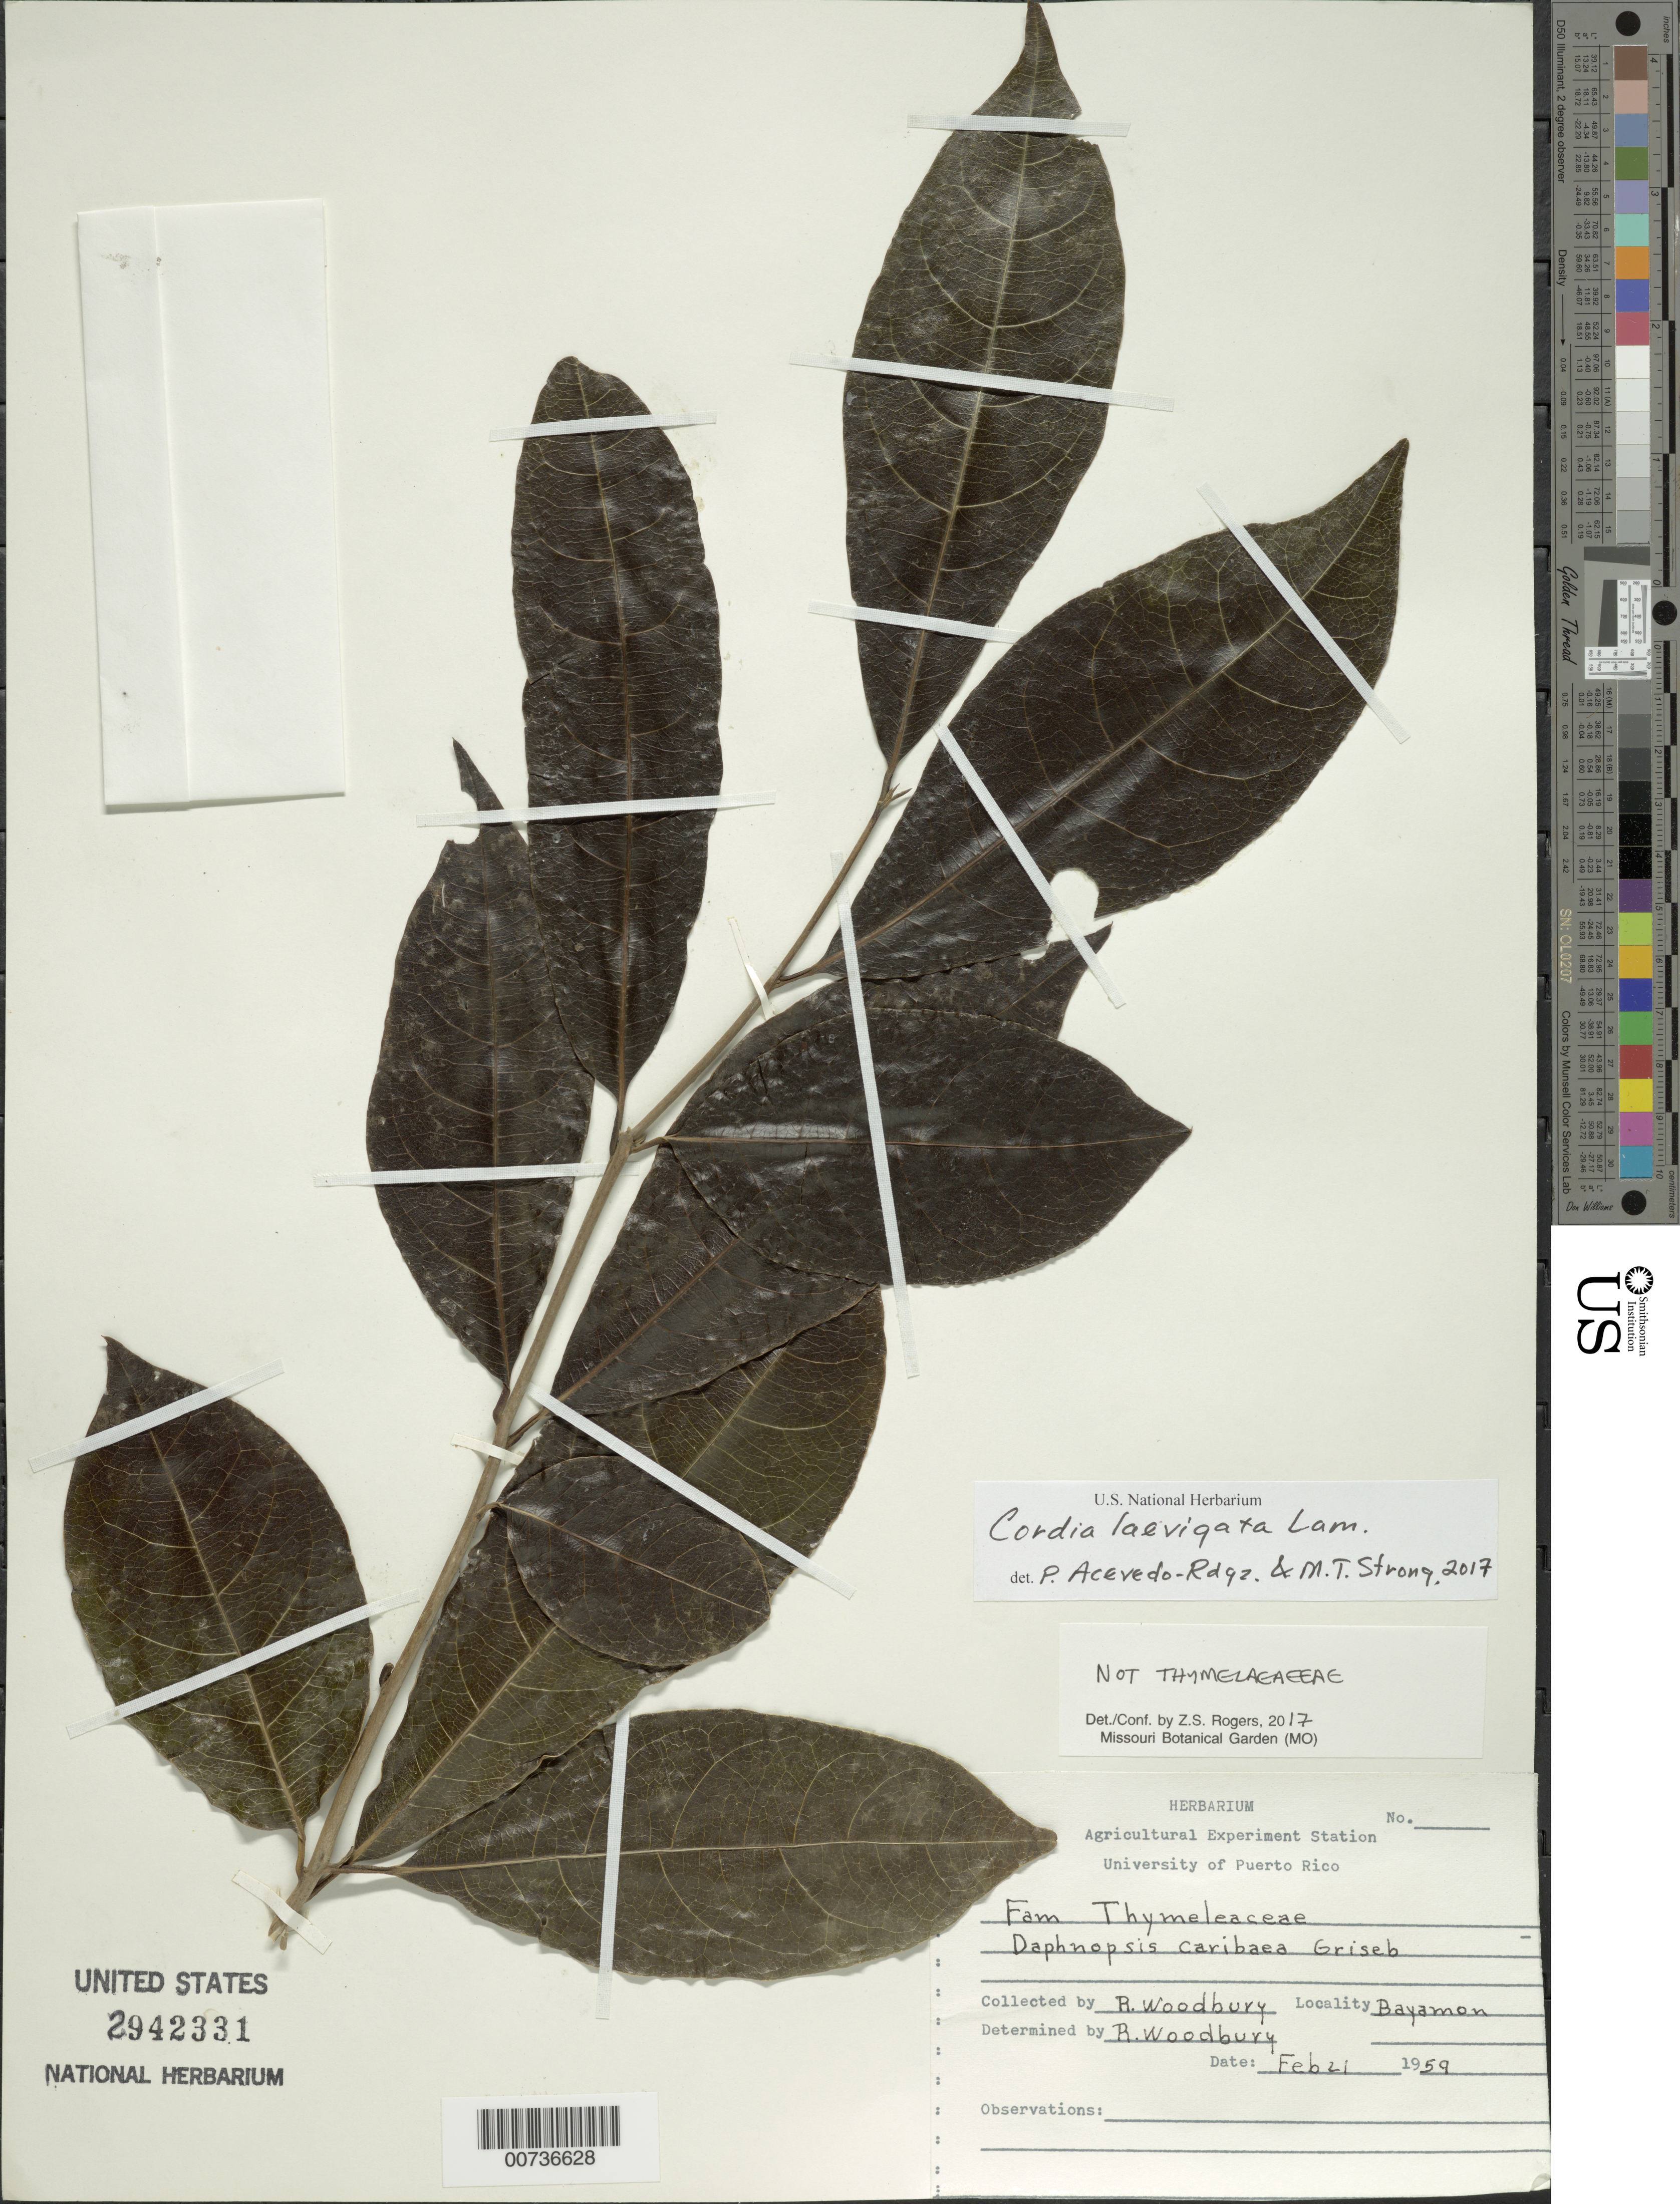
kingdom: Plantae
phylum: Tracheophyta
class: Magnoliopsida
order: Boraginales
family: Cordiaceae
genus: Cordia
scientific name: Cordia laevigata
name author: Lam.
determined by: Acevedo-Rodríguez, P.; Strong, M. T.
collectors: R. O. Woodbury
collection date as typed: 21 Feb 1959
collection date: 1959-02-21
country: Puerto Rico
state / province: Bayamón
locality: Bayamón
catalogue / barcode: US 2942331